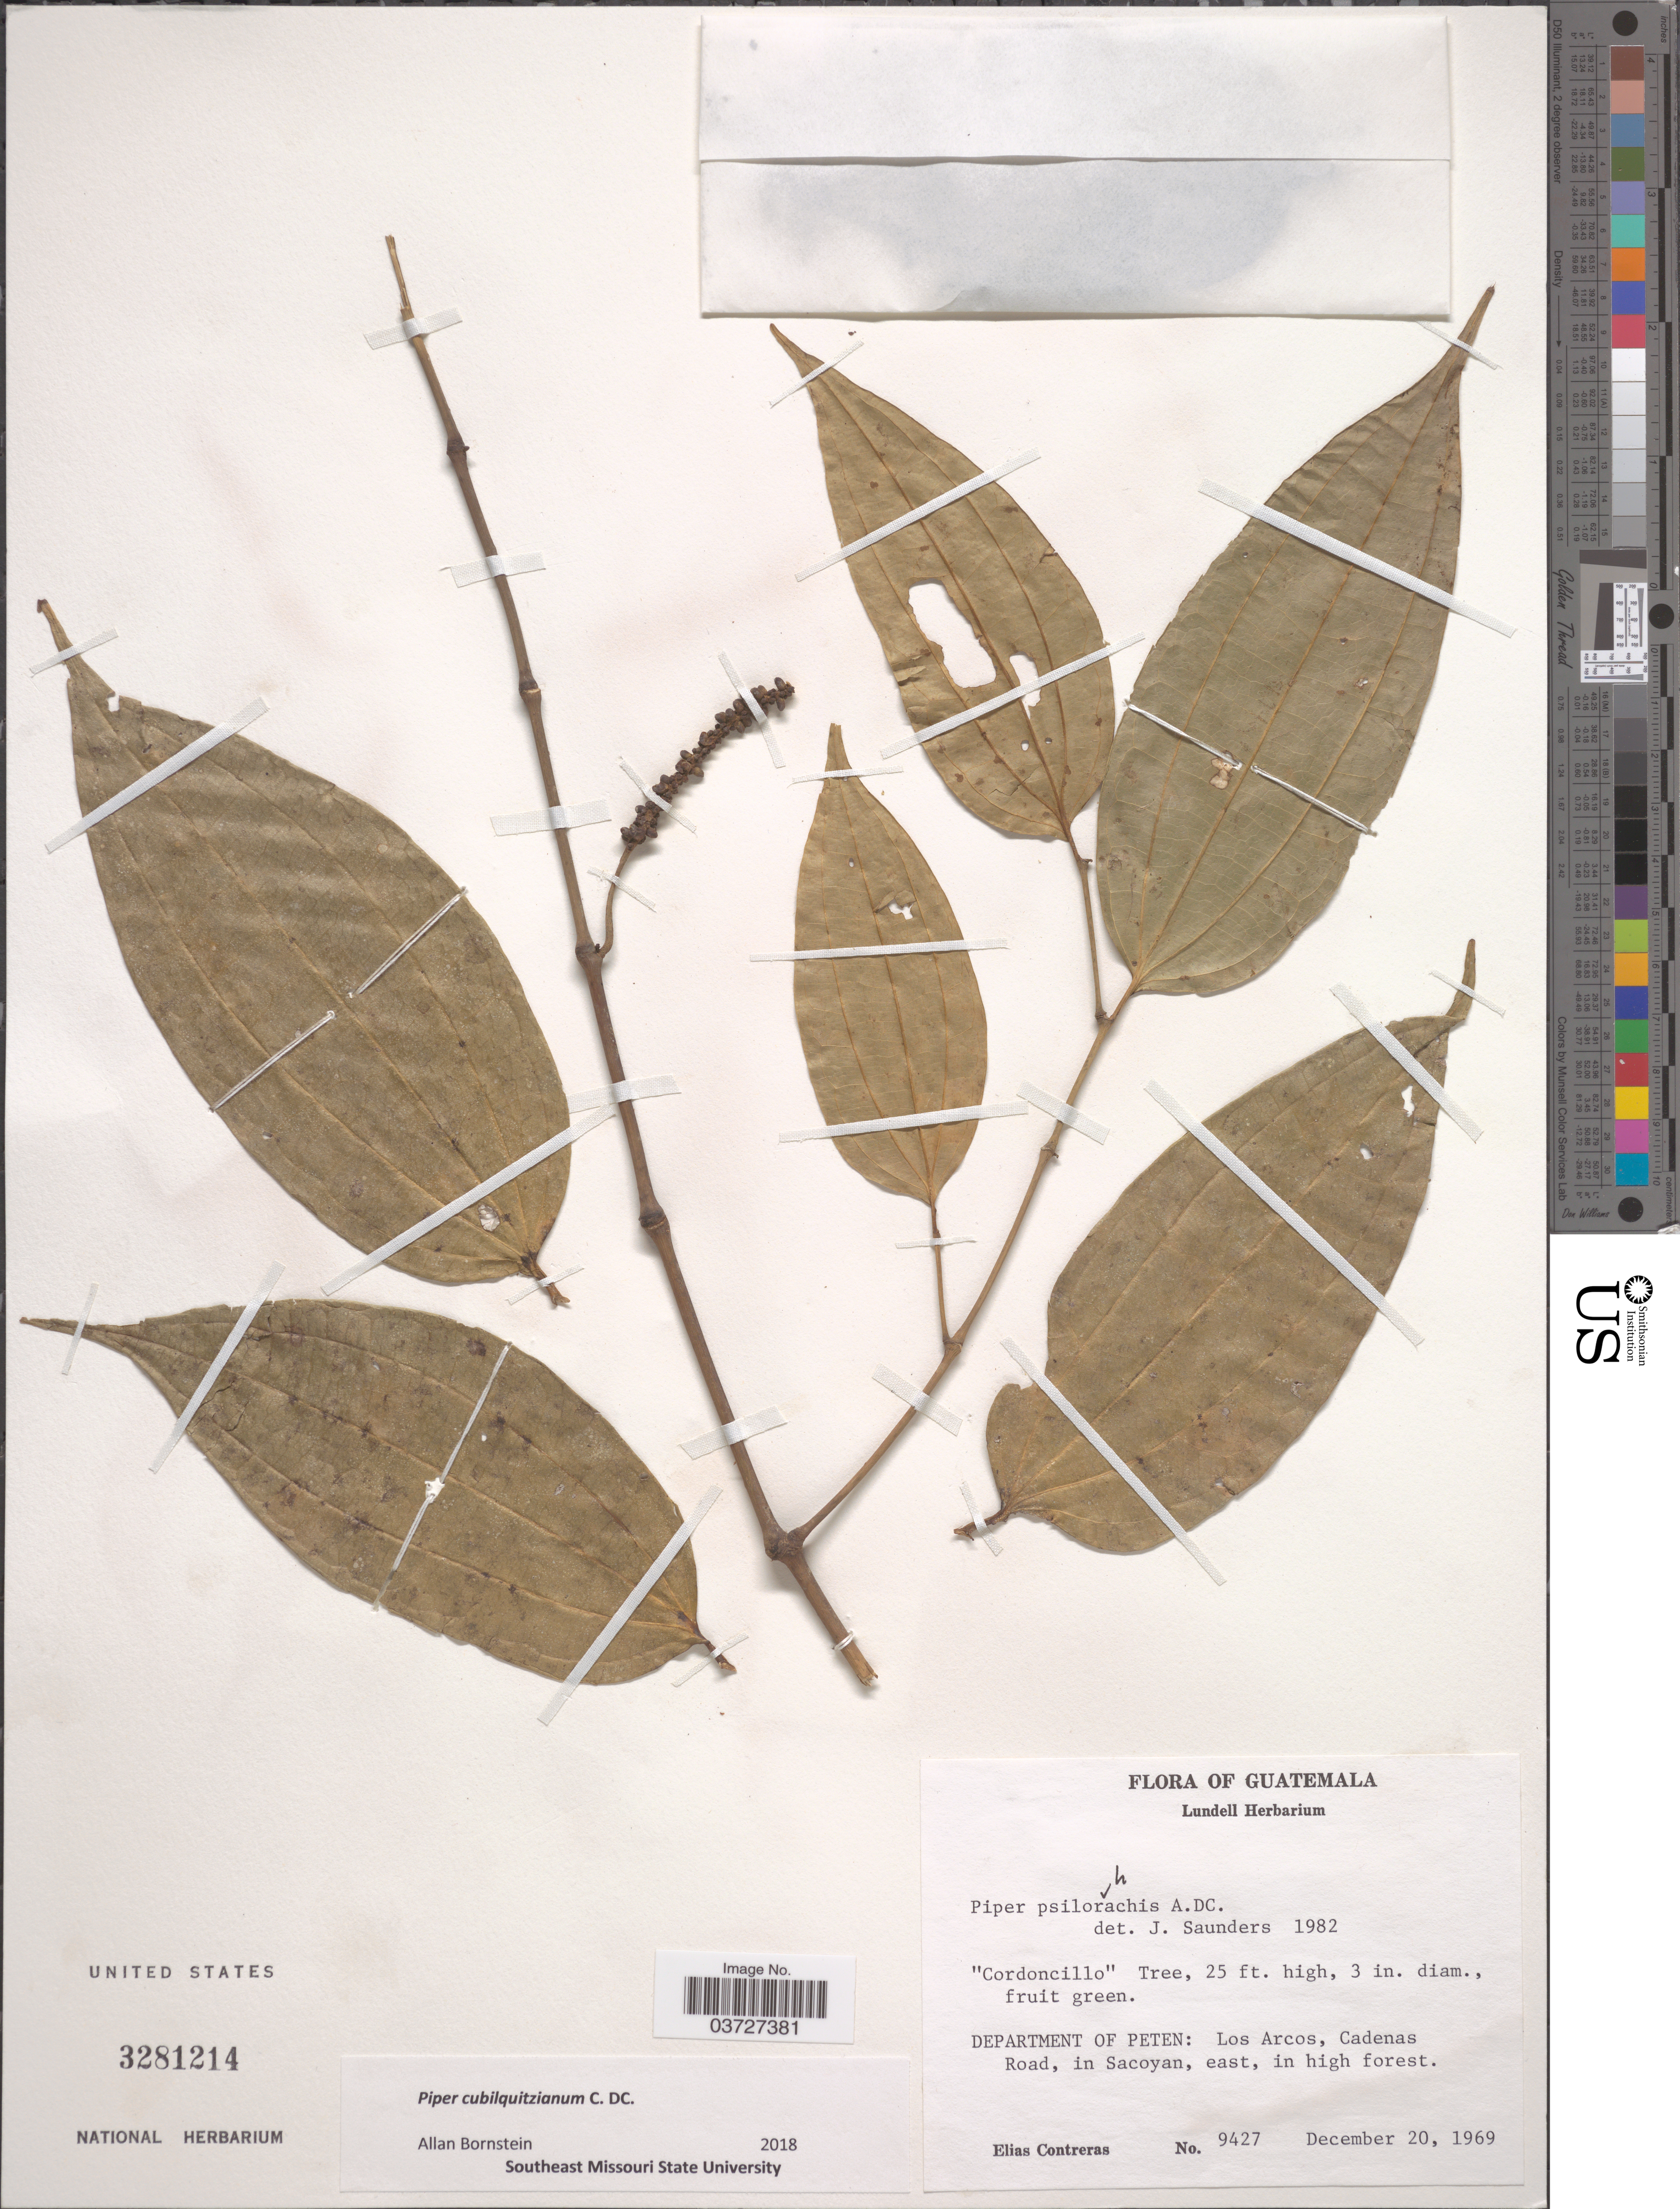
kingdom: Plantae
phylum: Tracheophyta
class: Magnoliopsida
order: Piperales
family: Piperaceae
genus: Piper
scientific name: Piper cubilquitzianum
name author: C. DC.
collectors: E. Contreras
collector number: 9427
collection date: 1969-12-20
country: Guatemala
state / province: El Peten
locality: Department of Peten: Los Arcos, Cadenas Road, in Sacoyan, east, in high forest.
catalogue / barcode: US 3281214